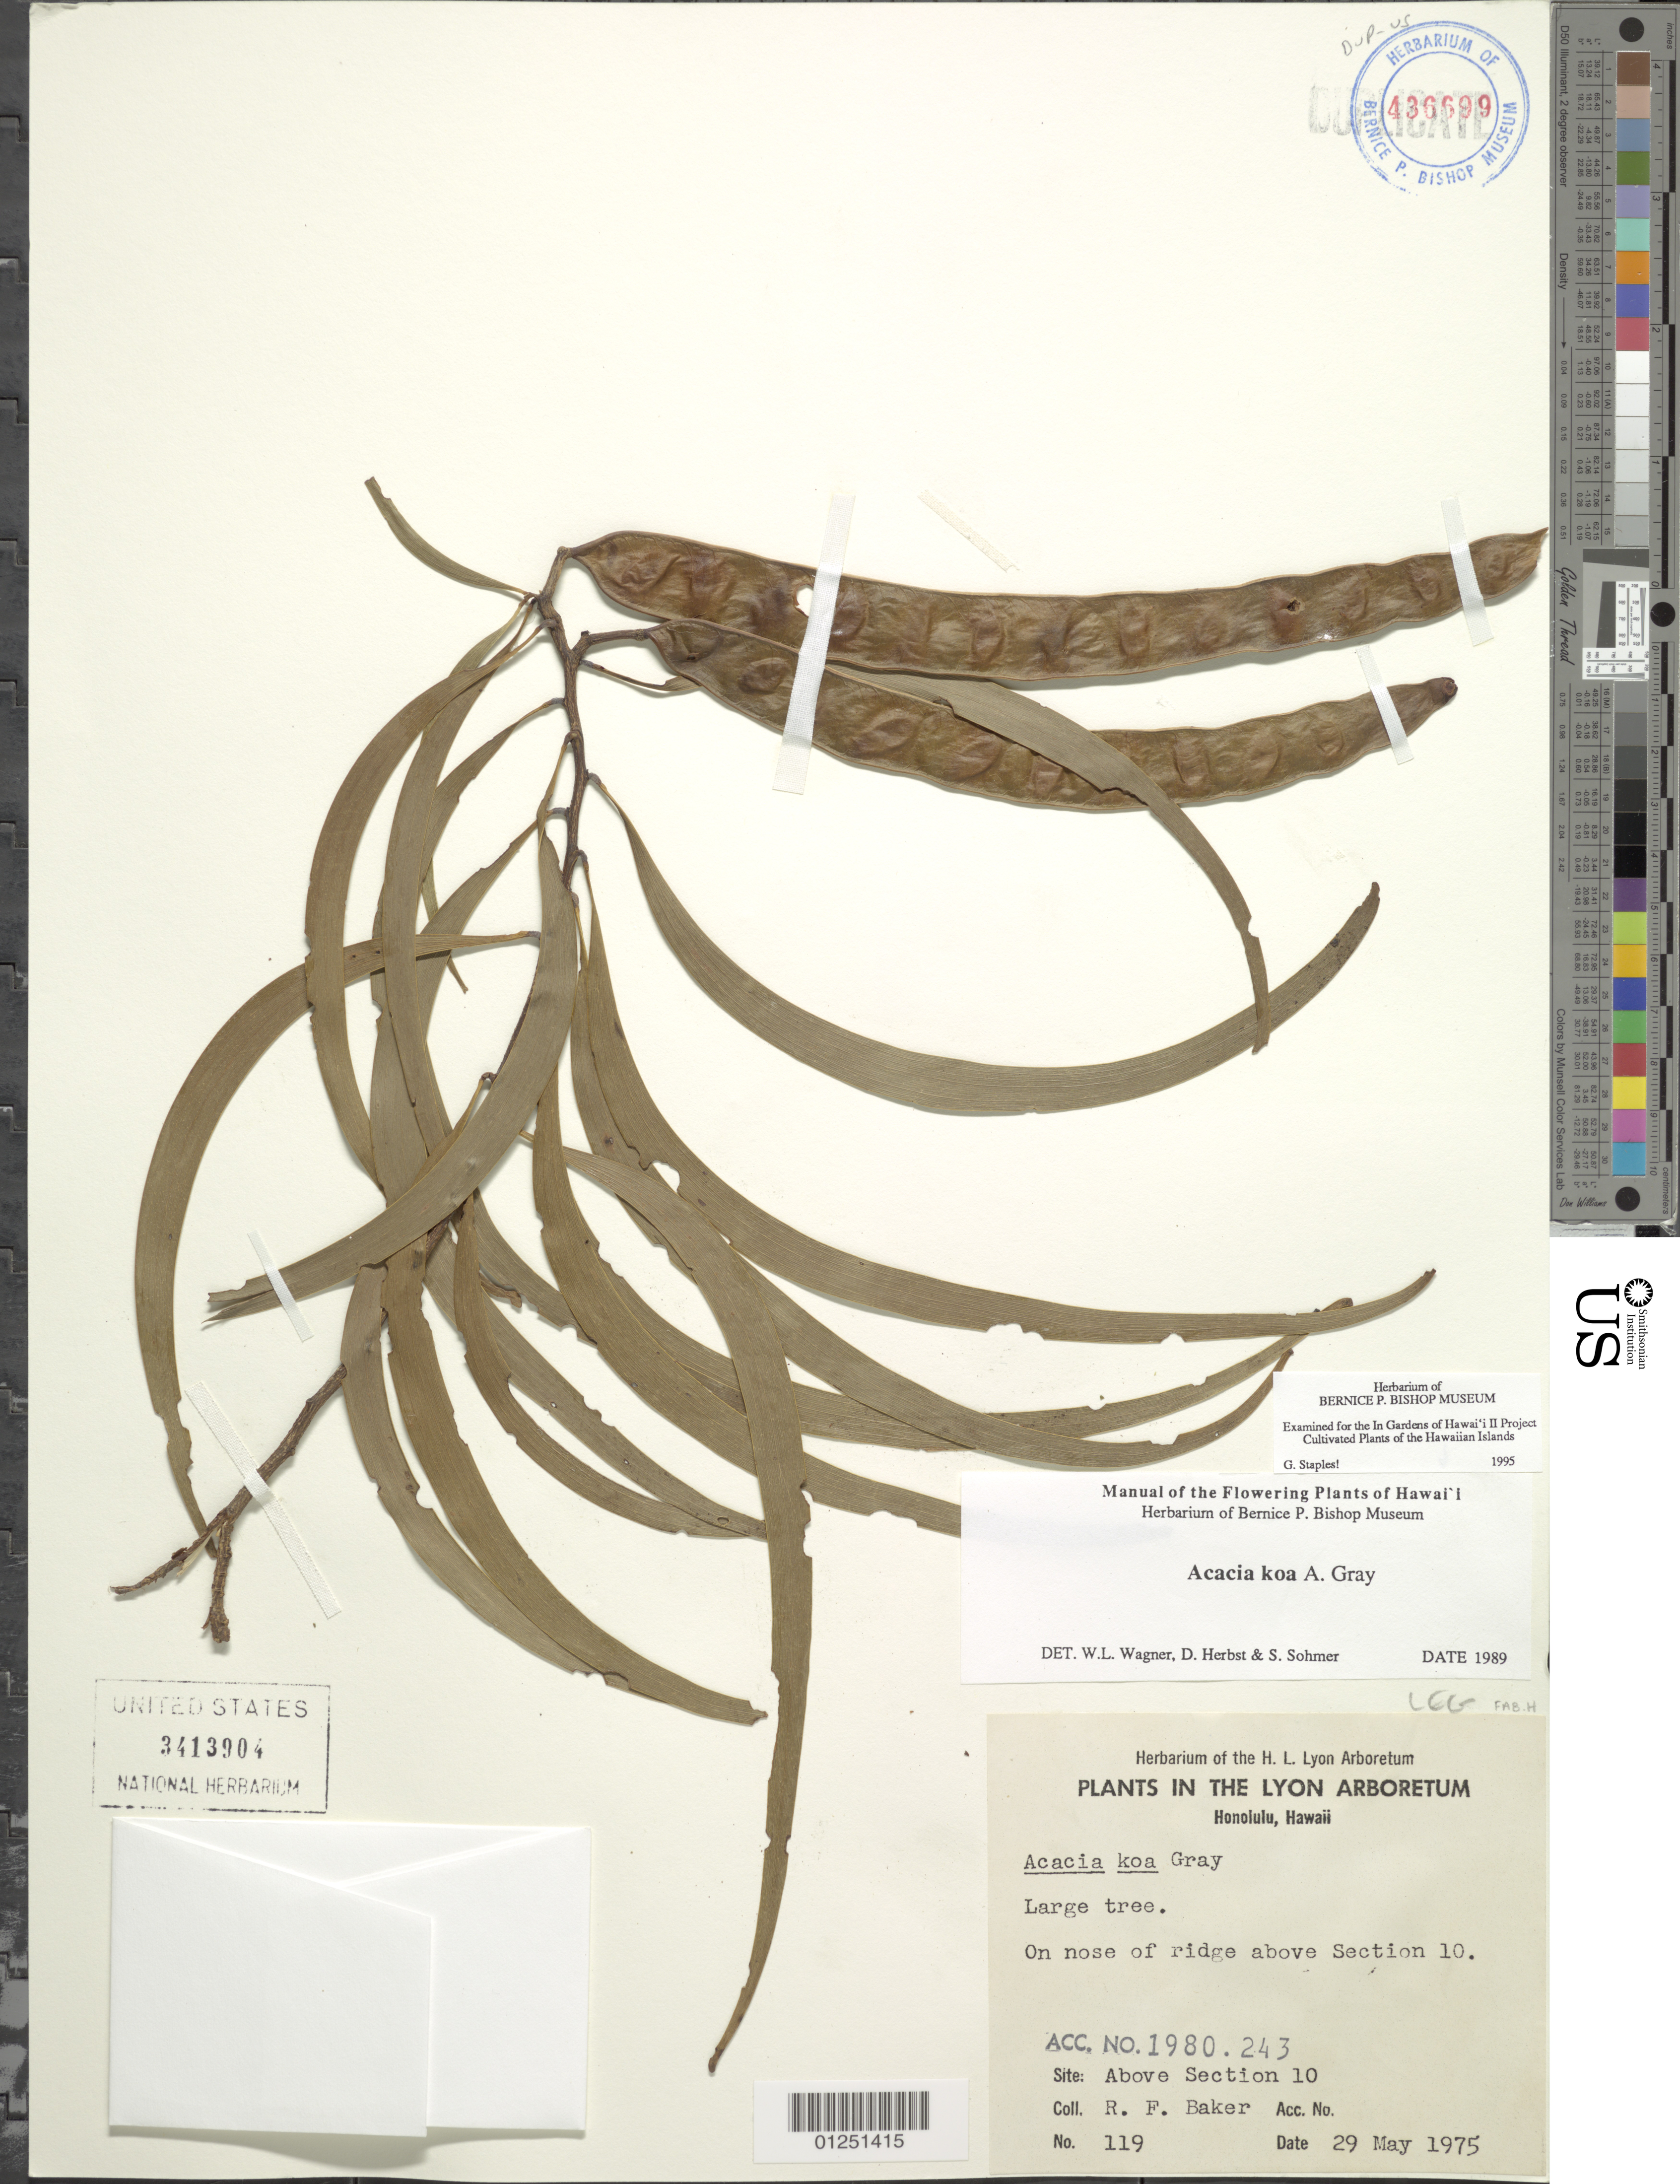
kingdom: Plantae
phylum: Tracheophyta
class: Magnoliopsida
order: Fabales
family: Fabaceae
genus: Acacia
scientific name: Acacia koa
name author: A. Gray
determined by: Wagner, W. L.; Herbst, D. R.; Sohmer, S. H.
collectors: R. F. Baker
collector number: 119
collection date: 1975-05-29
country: United States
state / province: Hawaii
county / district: Honolulu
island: Oahu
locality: Lyon Arboretum, Honolulu, on nose of ridge above Section 10.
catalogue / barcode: US 3413904